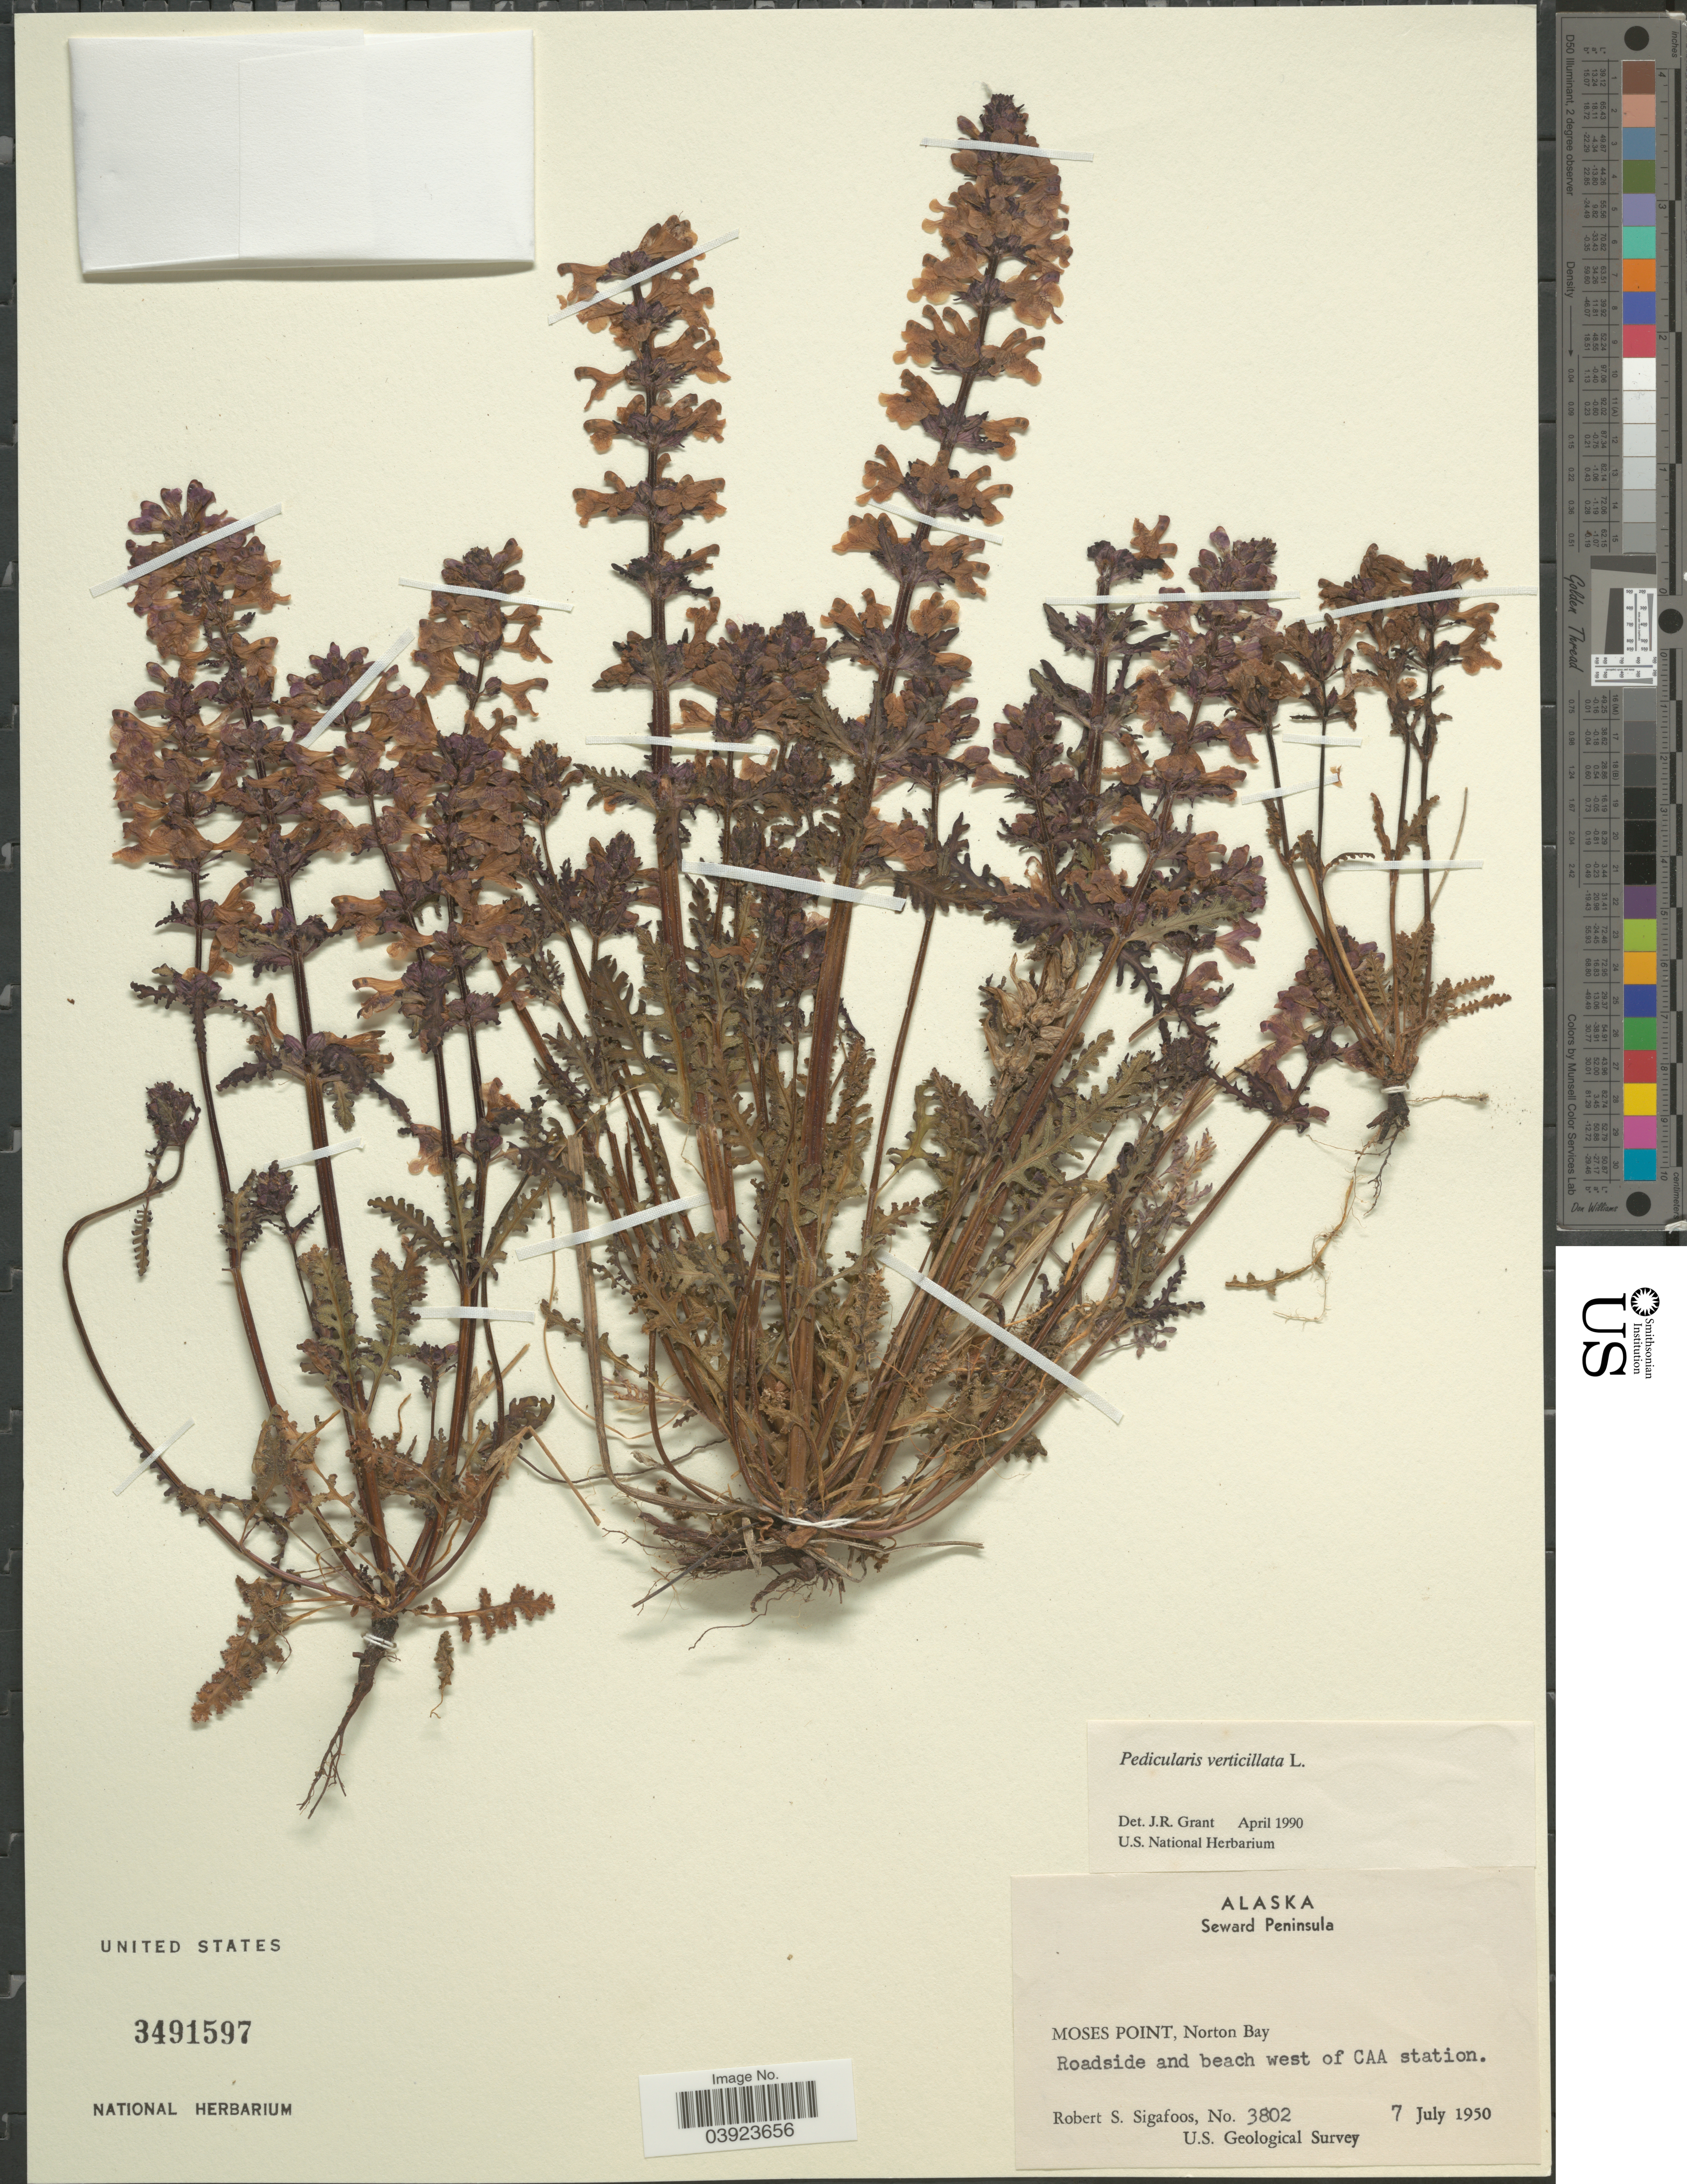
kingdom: Plantae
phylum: Tracheophyta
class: Magnoliopsida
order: Lamiales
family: Orobanchaceae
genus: Pedicularis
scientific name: Pedicularis verticillata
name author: L.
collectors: R. Sigafoos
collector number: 3802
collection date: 1950-07-07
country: United States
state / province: Alaska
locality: Seward Peninsula. Moses Point, Norton Bay. Roadside and beach west of CAA station.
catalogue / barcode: US 3491597